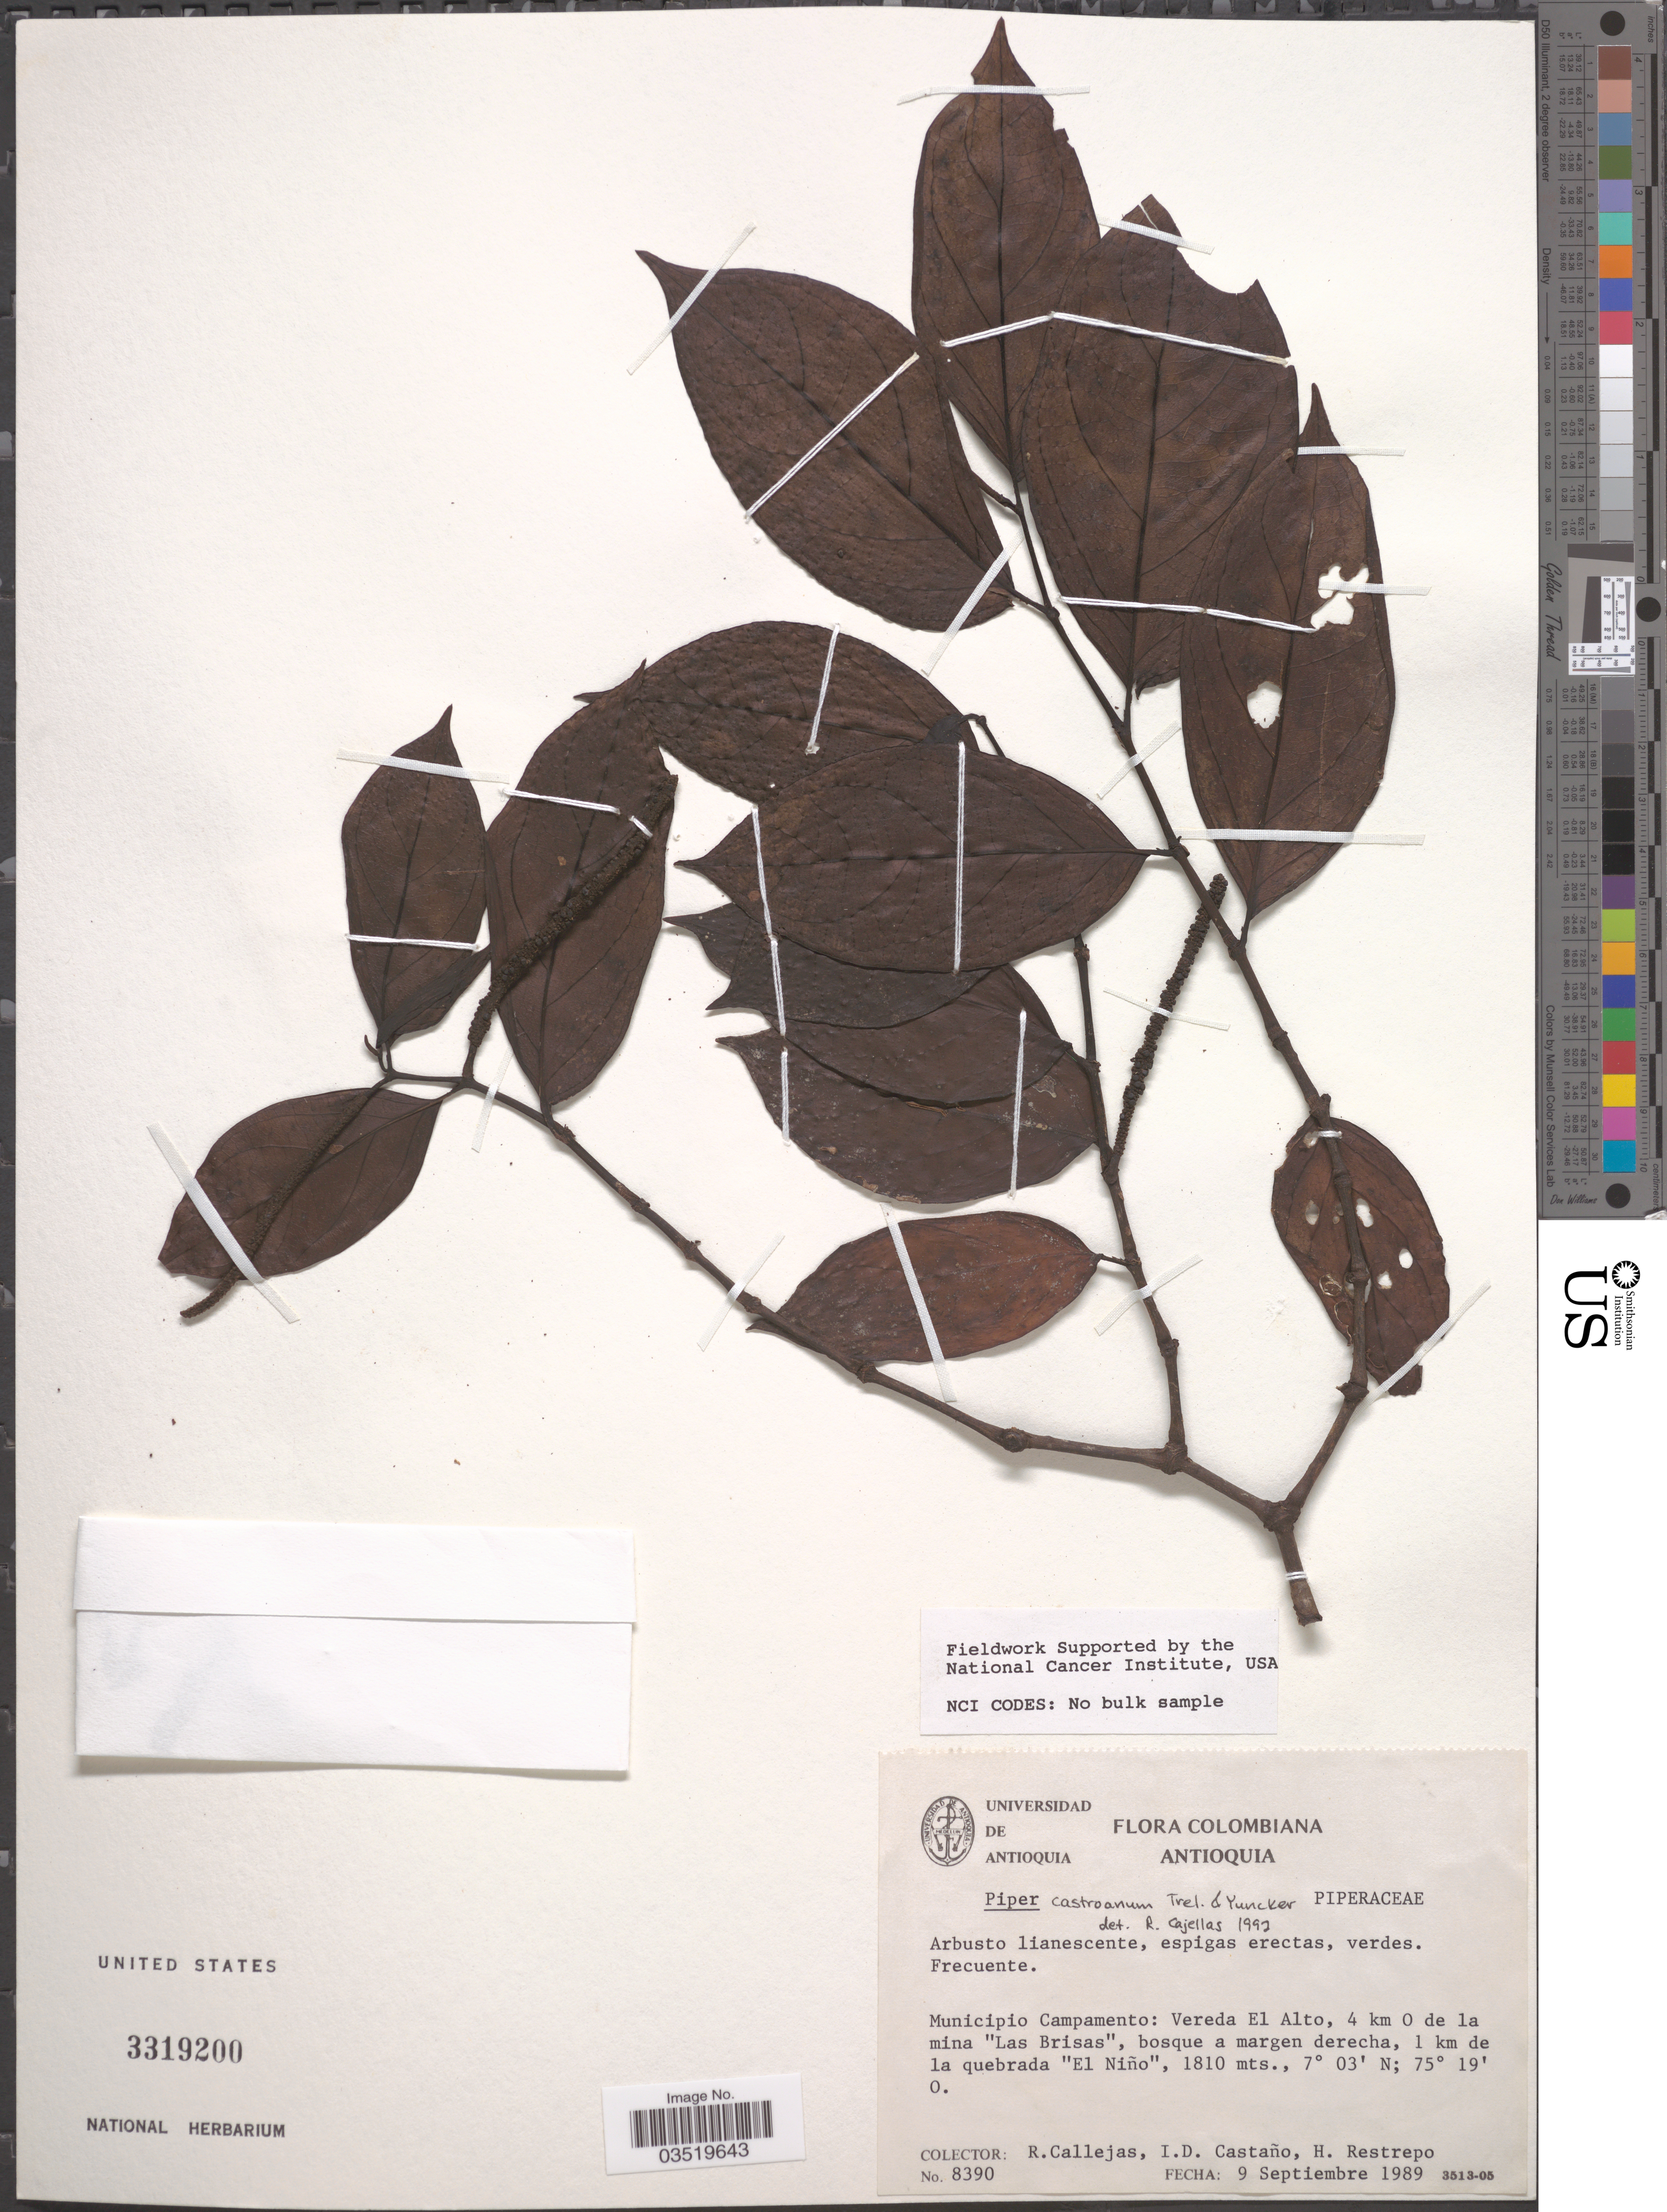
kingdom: Plantae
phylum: Tracheophyta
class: Magnoliopsida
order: Piperales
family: Piperaceae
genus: Piper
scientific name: Piper castroanum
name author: Trel. & Yunck.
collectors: R. Callejas, I. Castaño & H. Restrepo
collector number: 8390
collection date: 1989-09-09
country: Colombia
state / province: Antioquia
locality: Municipio Campamento: Vereda El Alto, 4 km O de la mina 'Las Brisas', bosque a margen derecha, 1 km de la quebrada 'El Niño'.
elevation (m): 1810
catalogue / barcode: US 3319200